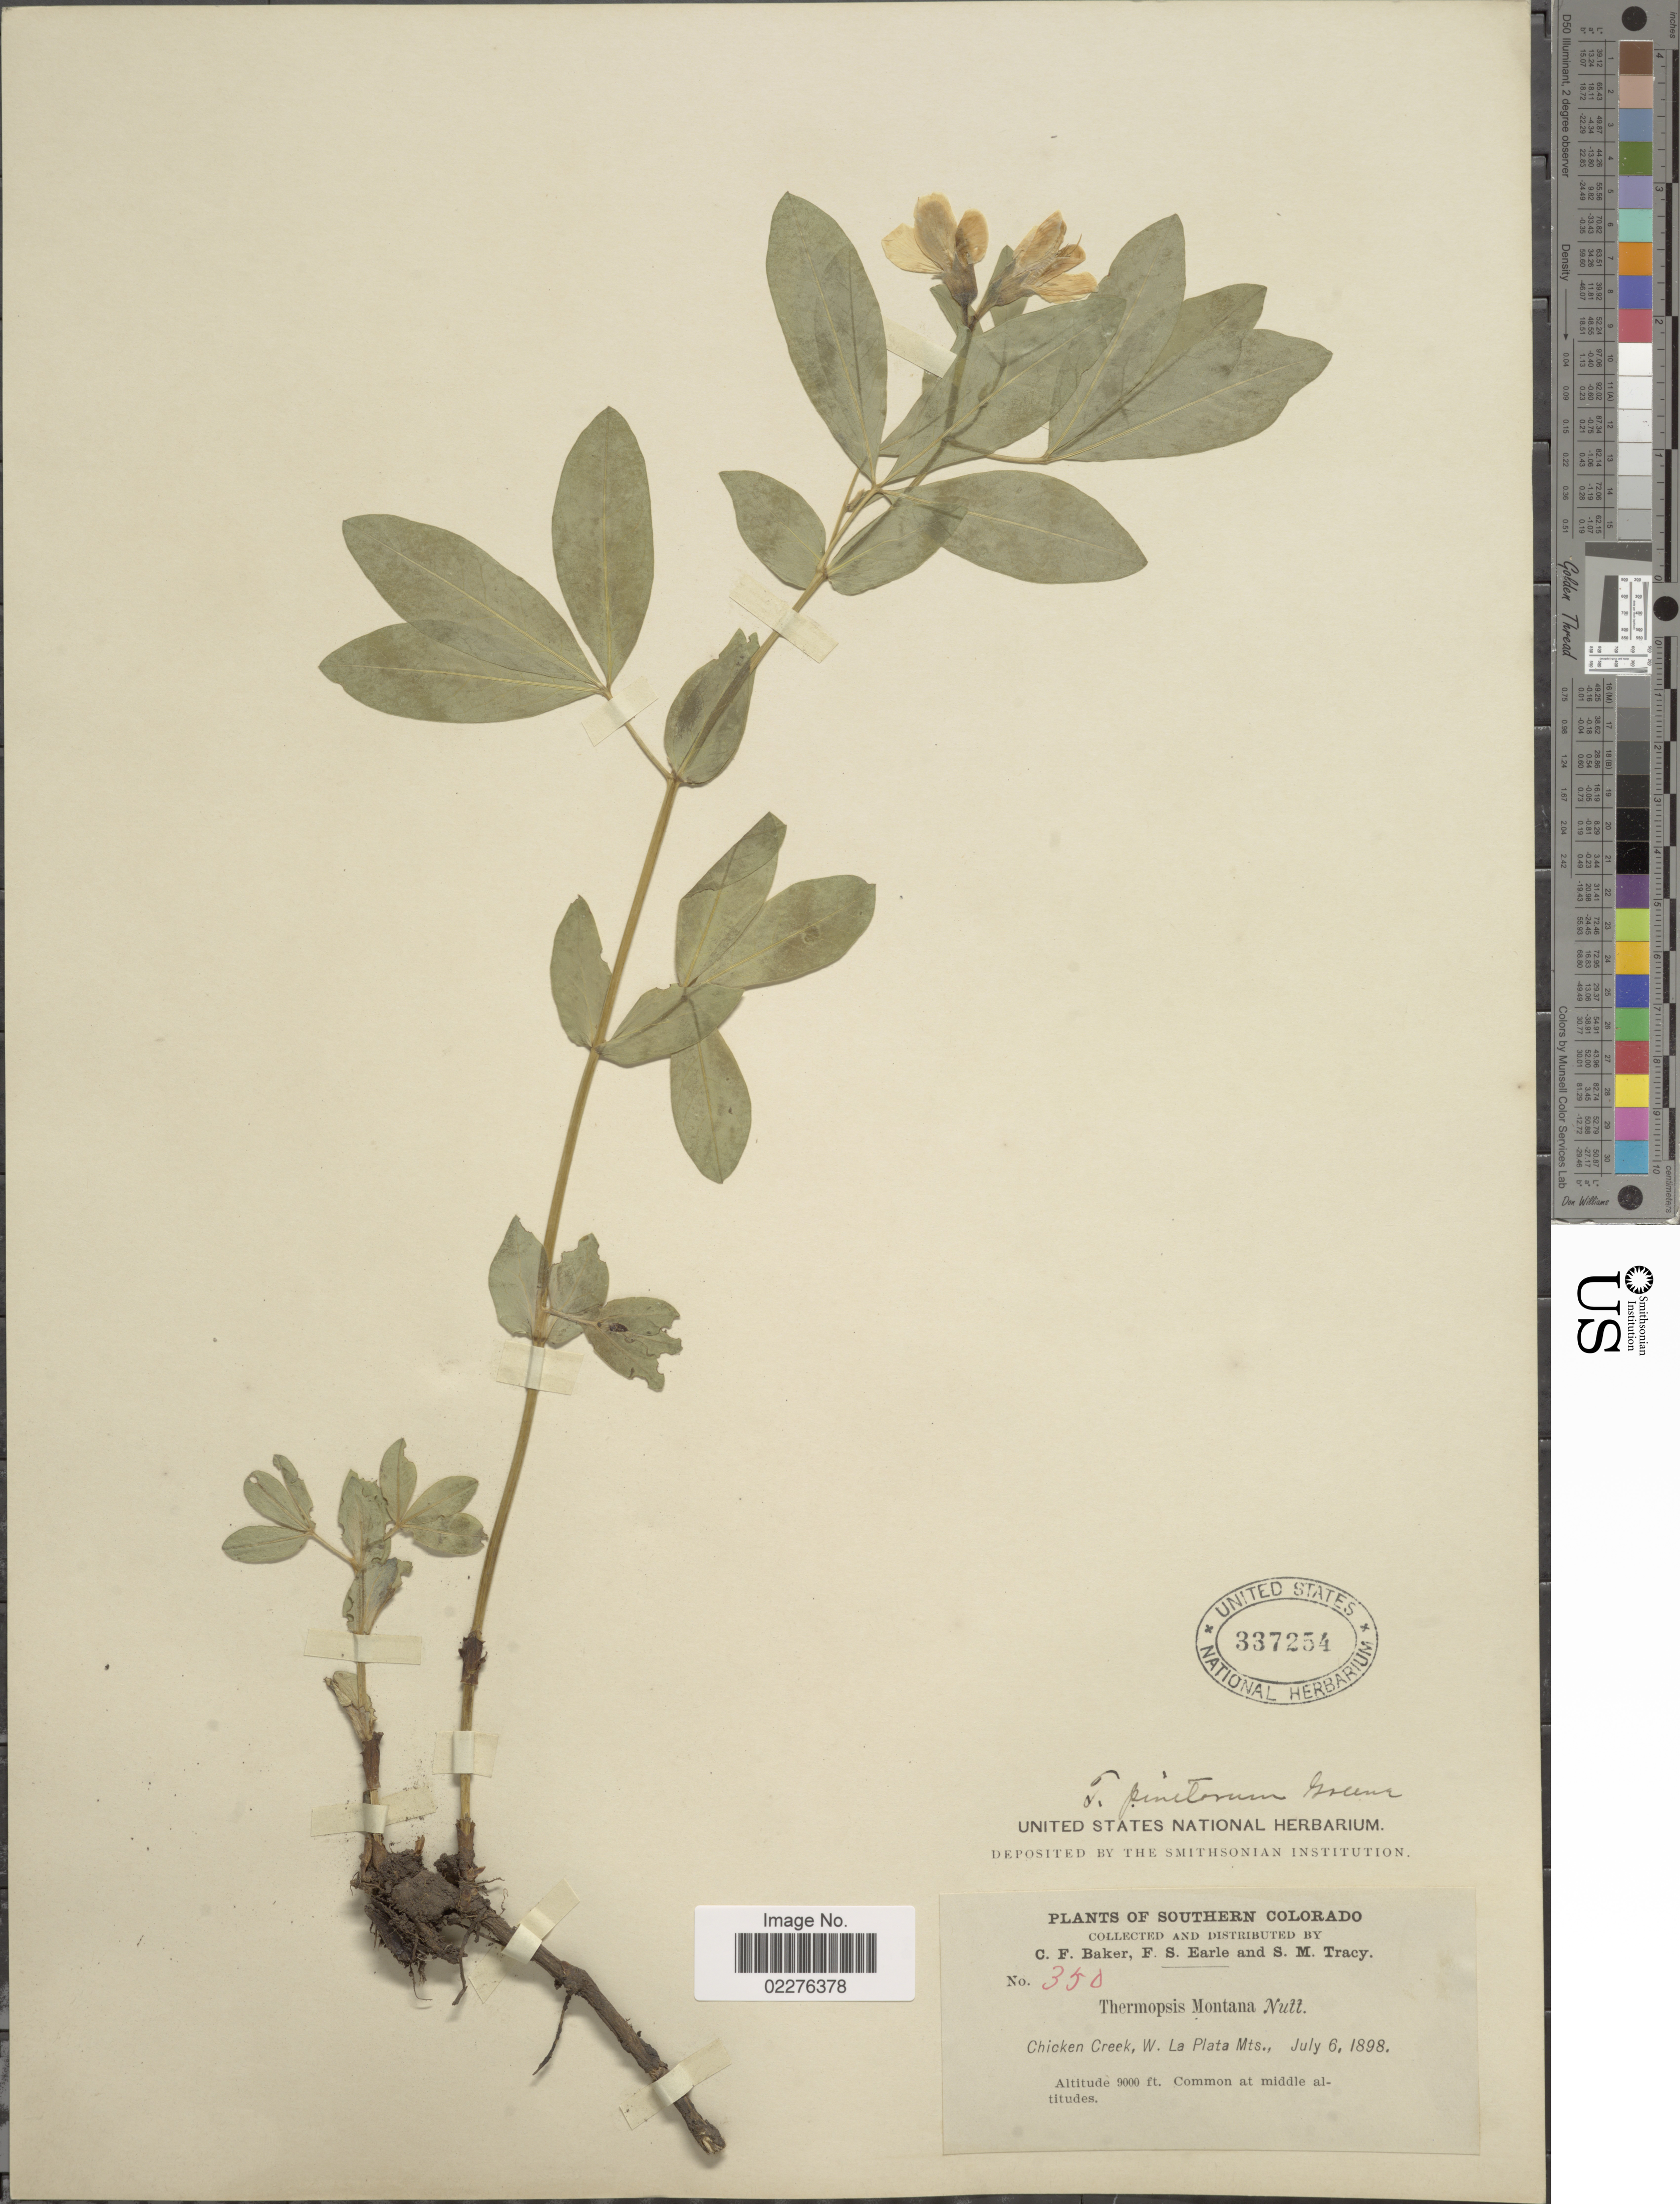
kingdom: Plantae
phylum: Tracheophyta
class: Magnoliopsida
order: Fabales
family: Fabaceae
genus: Thermopsis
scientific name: Thermopsis pinetorum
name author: Greene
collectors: C. F. Baker, F. S. Earle & S. M. Tracy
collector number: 350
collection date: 1898-07-06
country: United States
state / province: Colorado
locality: Southern Colorado, Chicken Creek, W. La Plata Mts.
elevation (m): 2743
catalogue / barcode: US 337254